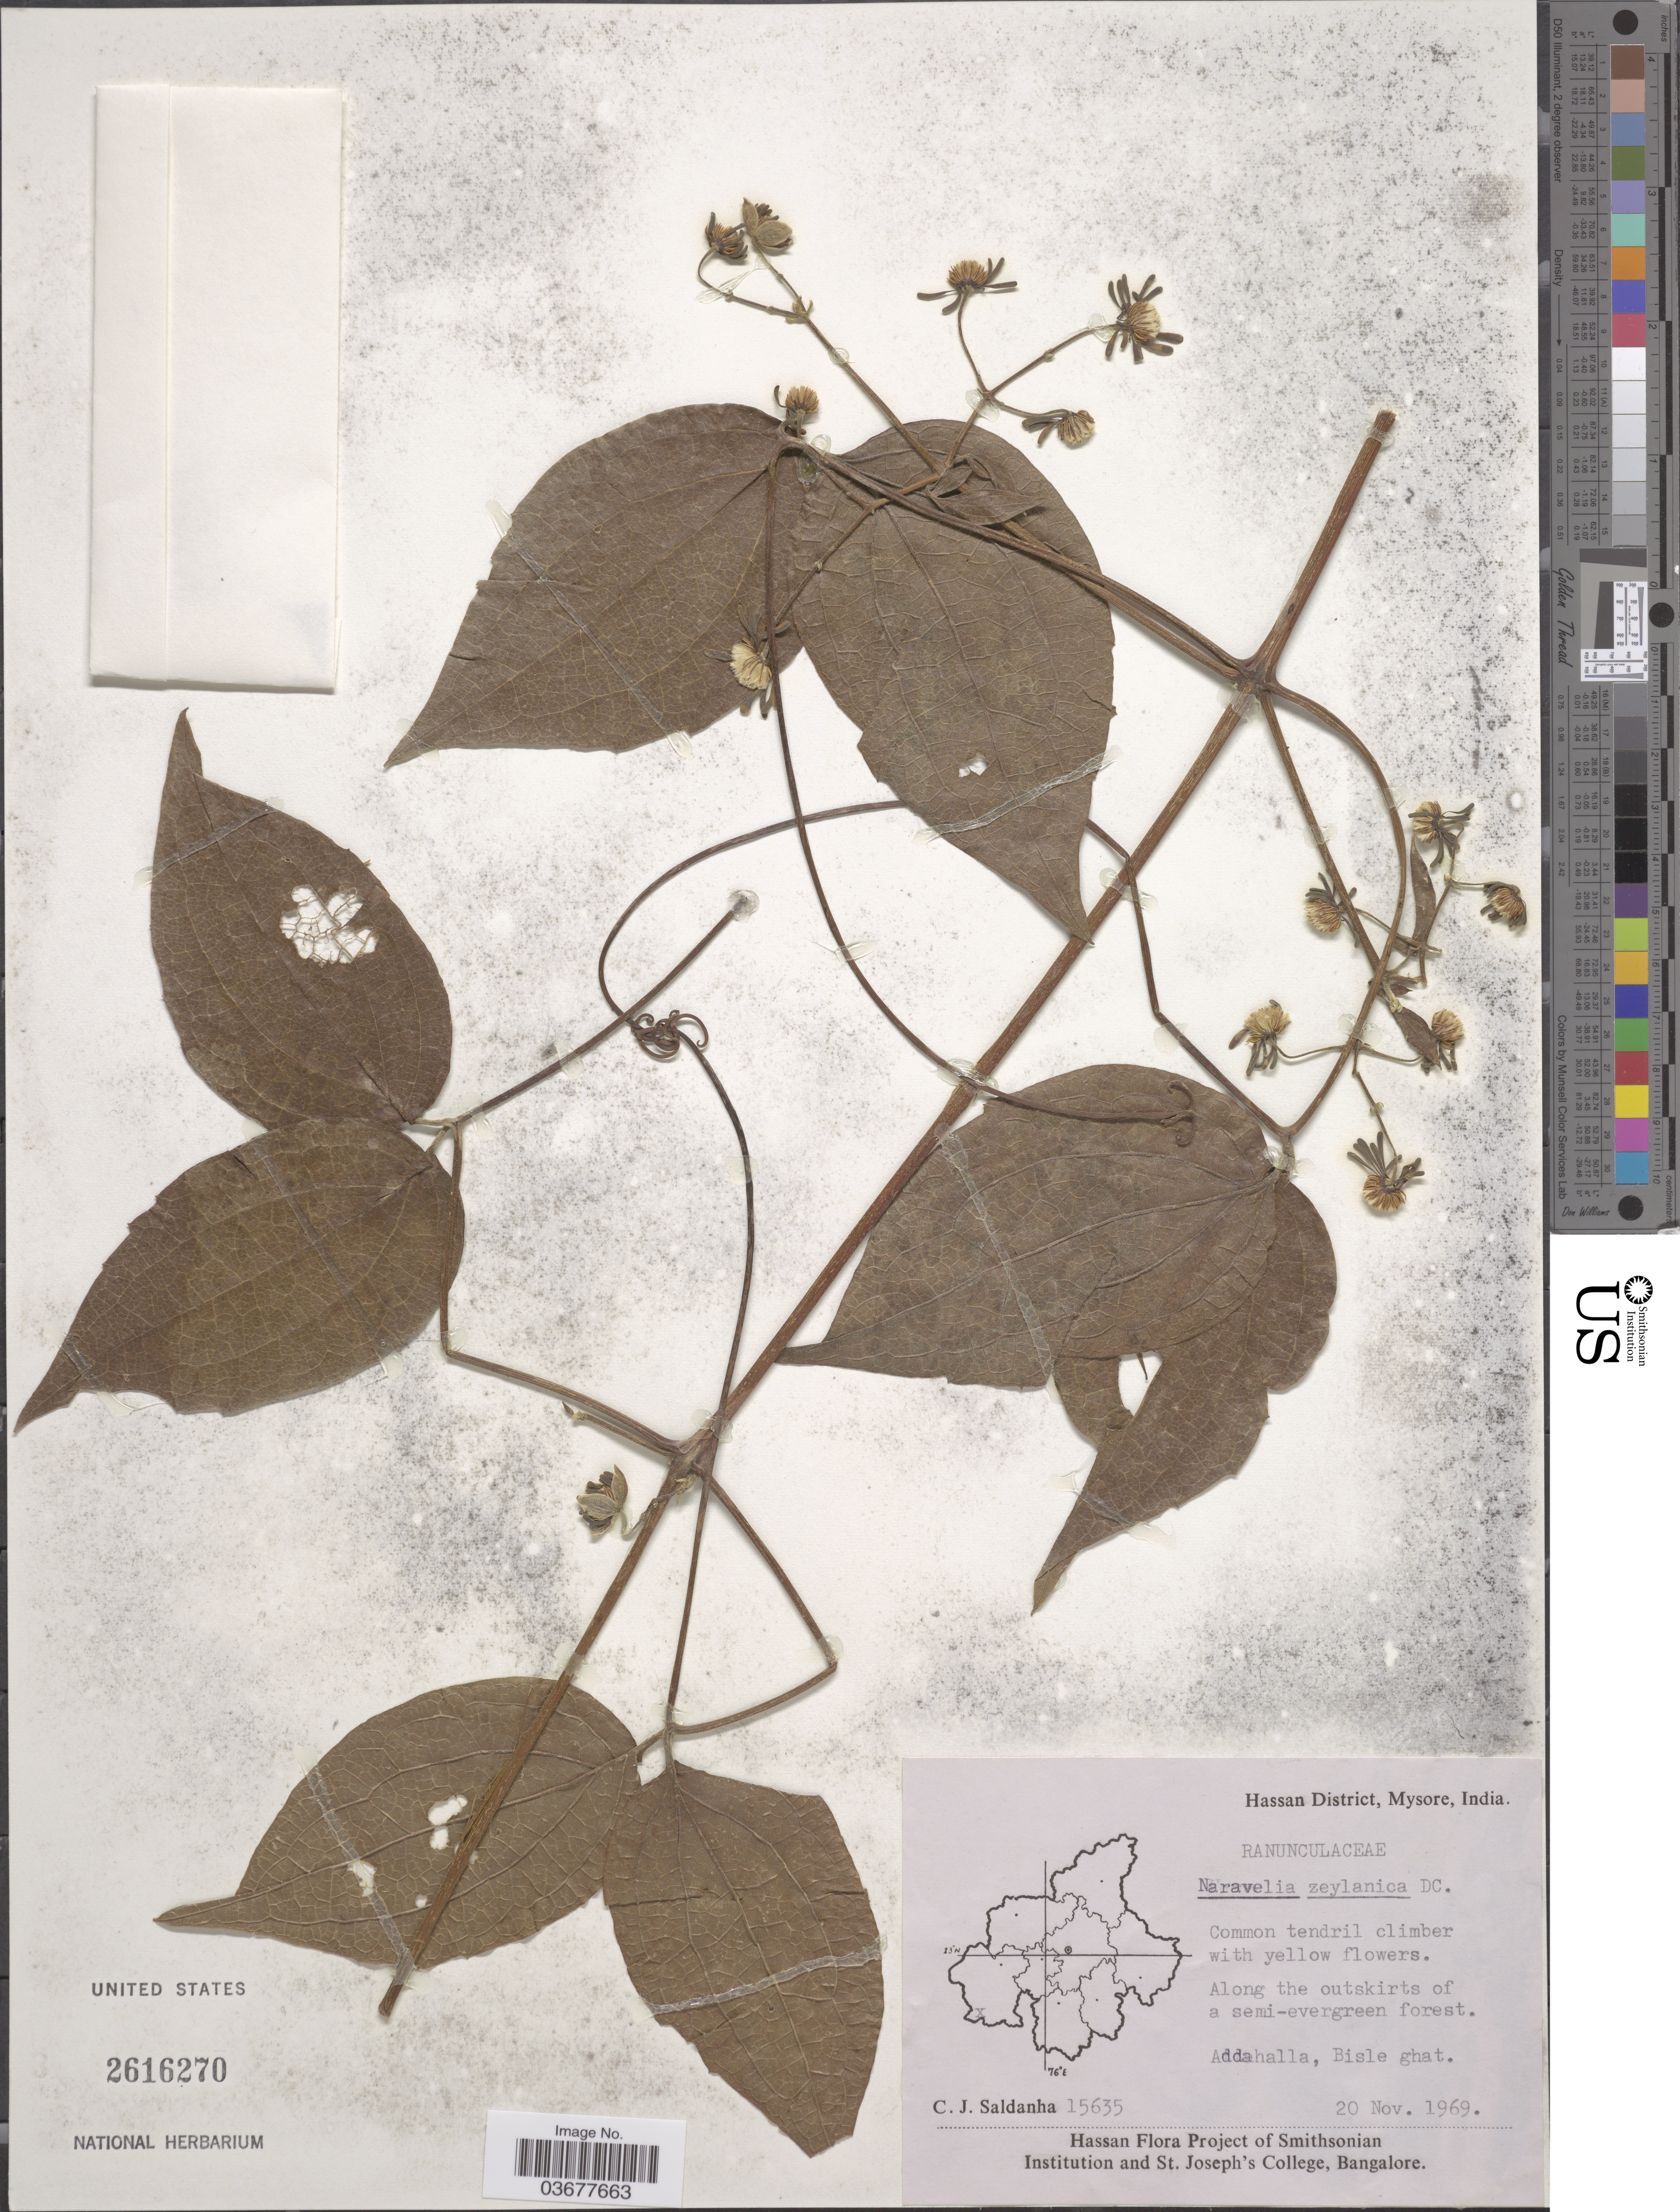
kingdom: Plantae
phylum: Tracheophyta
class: Magnoliopsida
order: Ranunculales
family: Ranunculaceae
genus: Clematis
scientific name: Clematis zeylanica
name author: (L.) Poir.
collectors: C. J. Saldanha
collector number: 15635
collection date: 1969-11-20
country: India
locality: Hassan District, Mysore. Addahalla, Bisle ghat.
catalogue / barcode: US 2616270